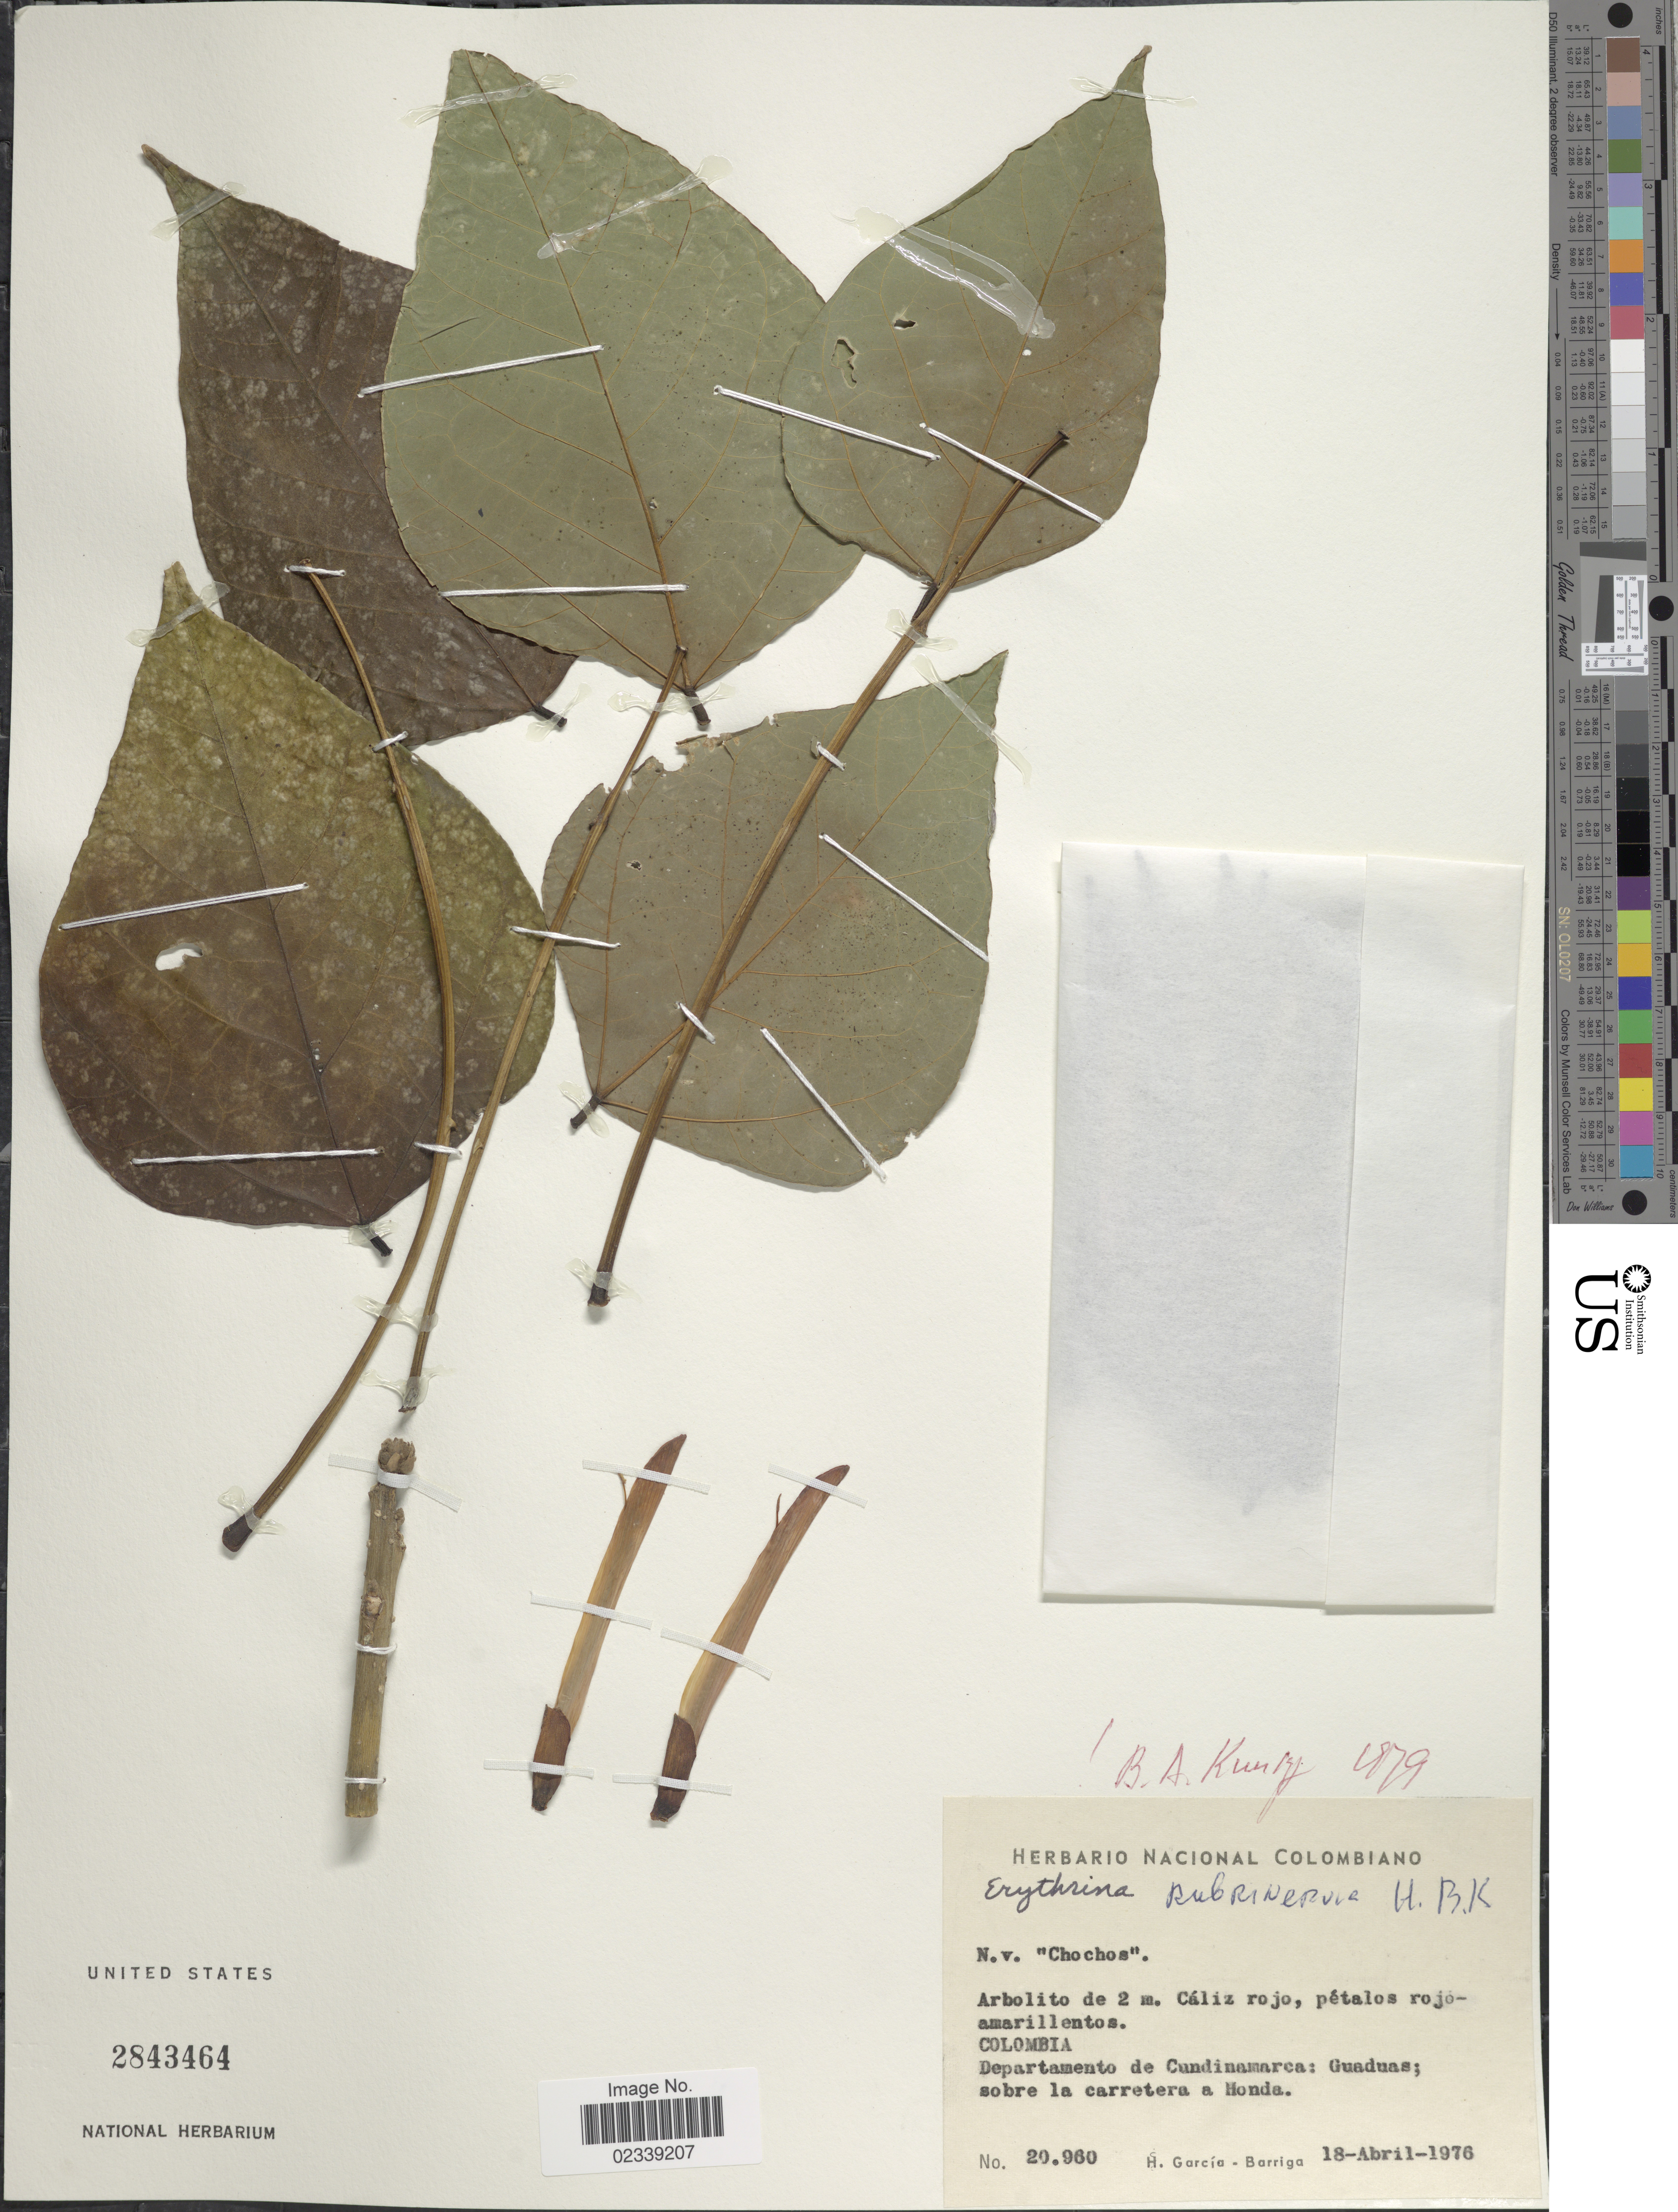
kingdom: Plantae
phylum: Tracheophyta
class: Magnoliopsida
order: Fabales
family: Fabaceae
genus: Erythrina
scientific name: Erythrina rubrinervia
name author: Kunth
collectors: H. García Barriga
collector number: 20960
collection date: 1976-04-18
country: Colombia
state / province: Cundinamarca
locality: Guaduas, sobre la carretera a Honda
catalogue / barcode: US 2843464